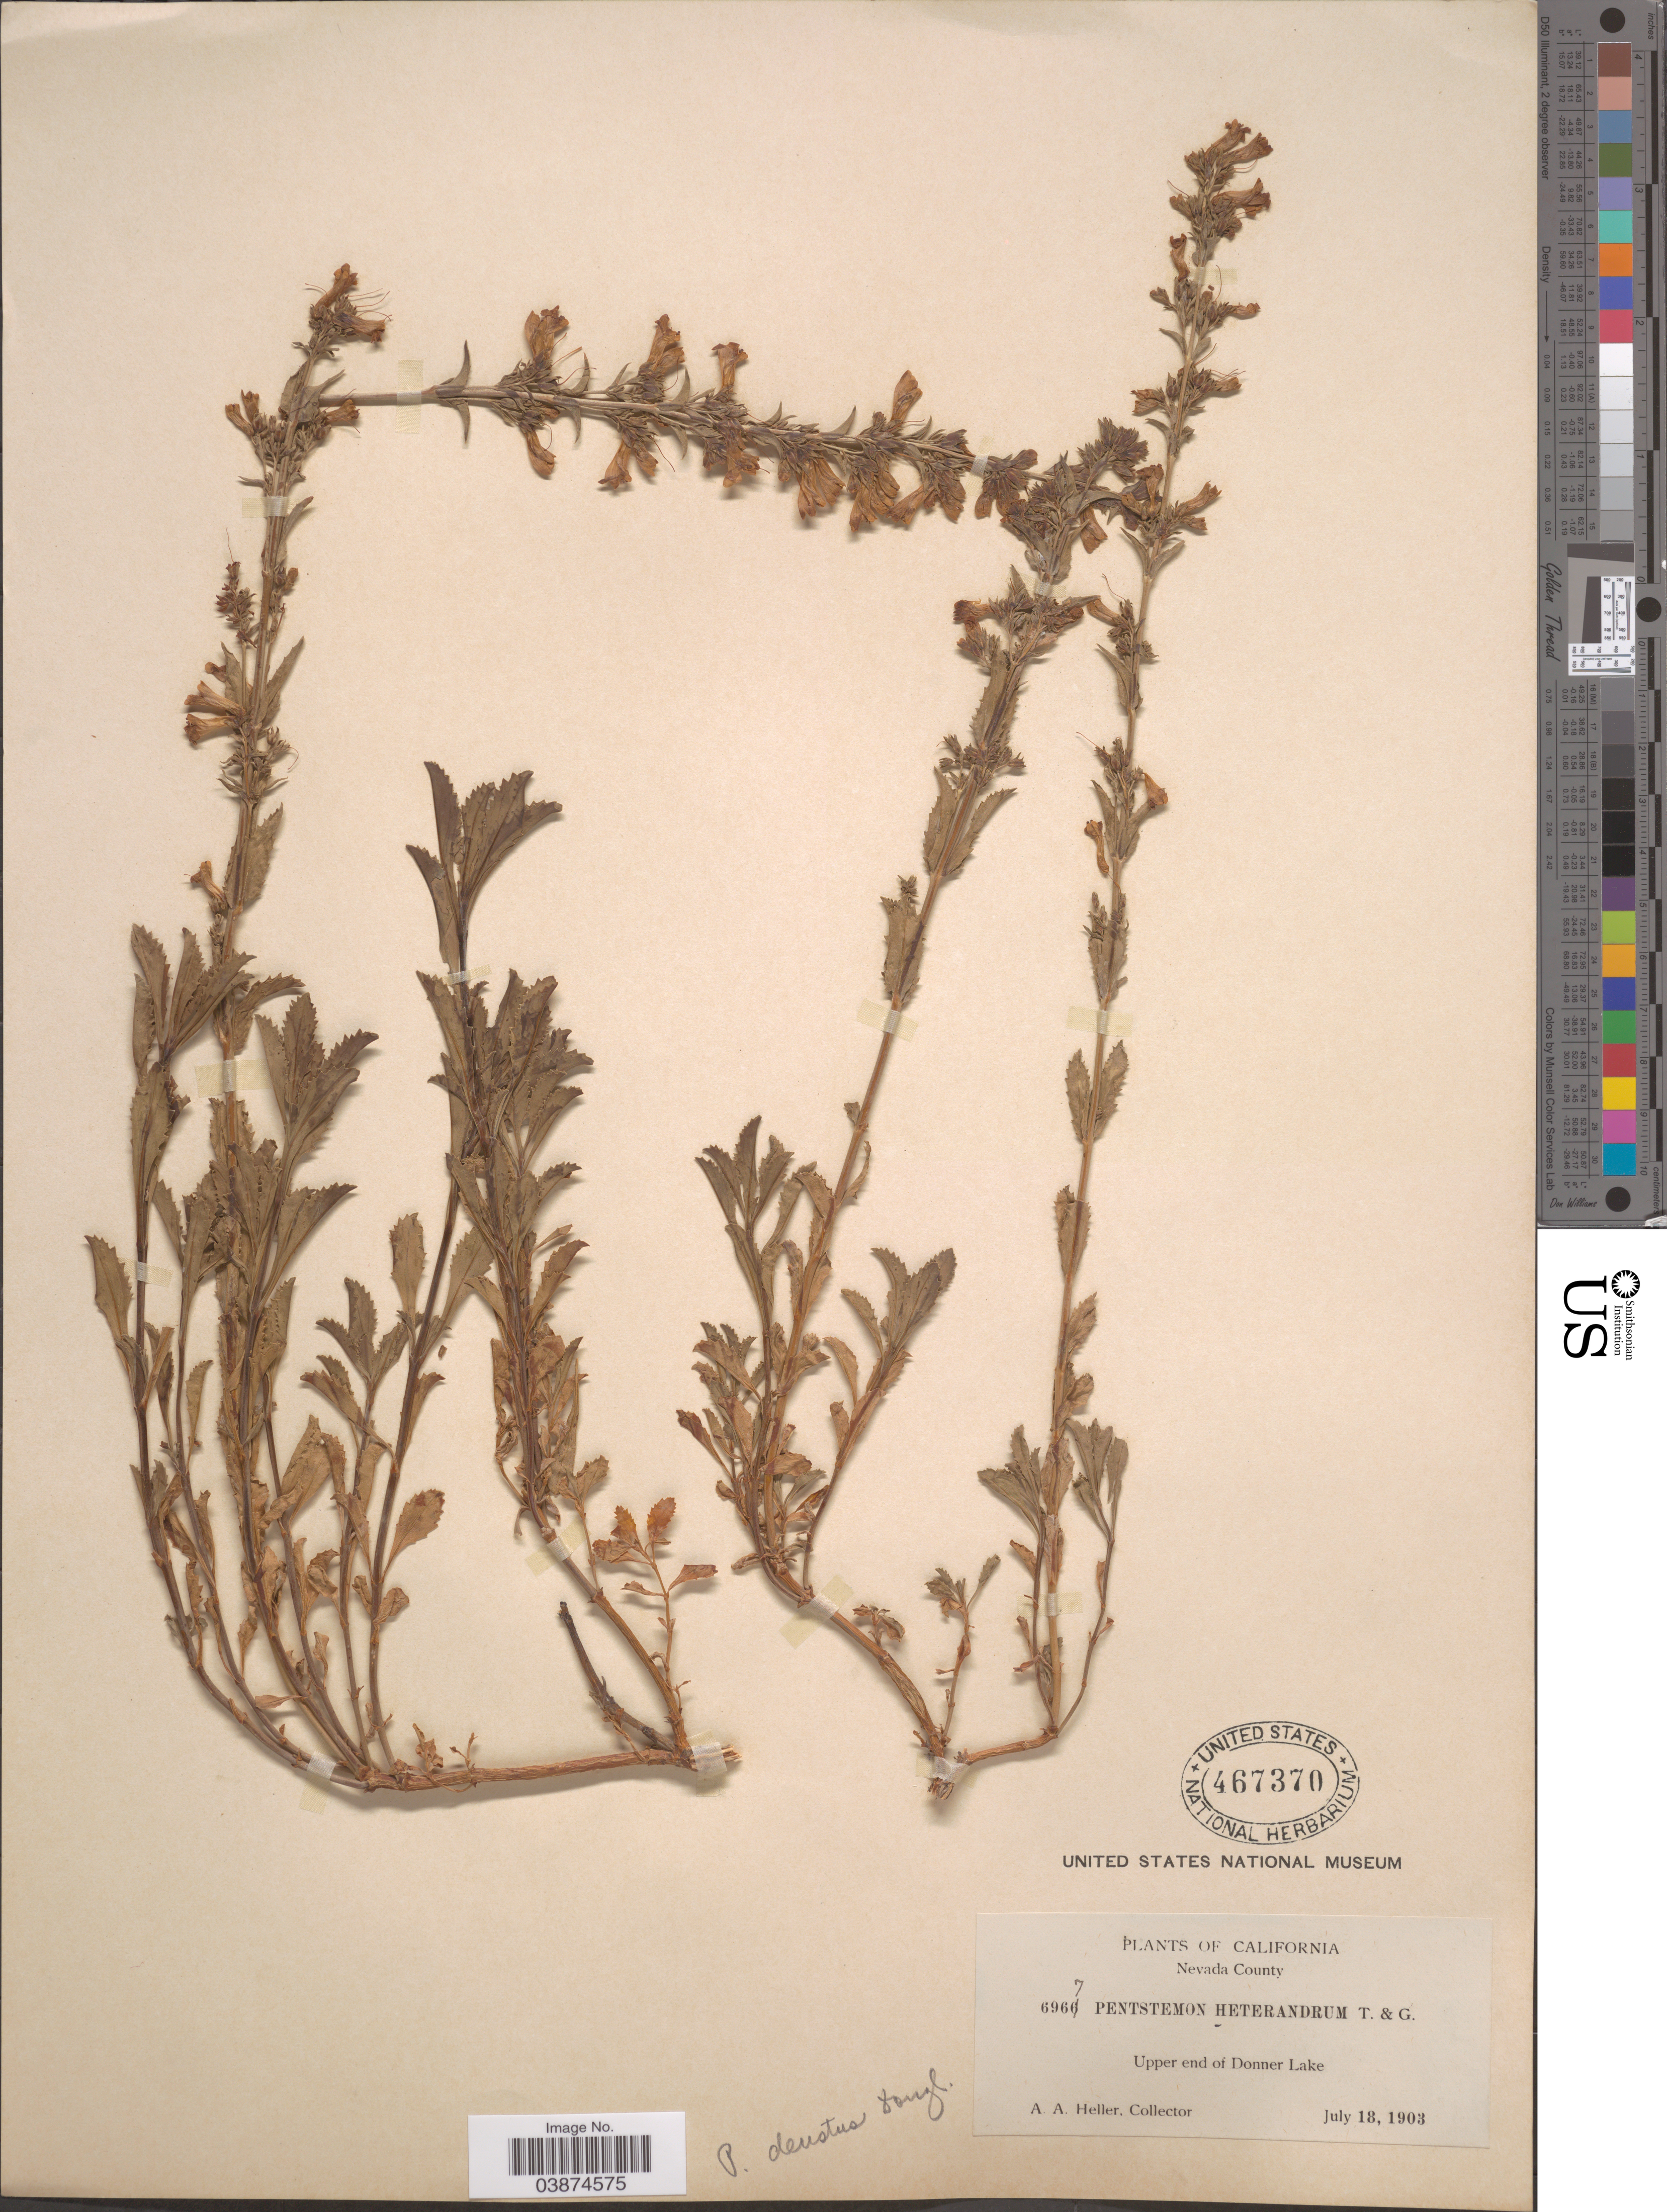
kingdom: Plantae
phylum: Tracheophyta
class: Magnoliopsida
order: Lamiales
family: Plantaginaceae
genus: Penstemon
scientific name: Penstemon deustus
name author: Douglas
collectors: A. A. Heller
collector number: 6967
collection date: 1903-07-18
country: United States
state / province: California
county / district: Nevada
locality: Nevada County. Upper end of Donner Lake.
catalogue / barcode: US 467370